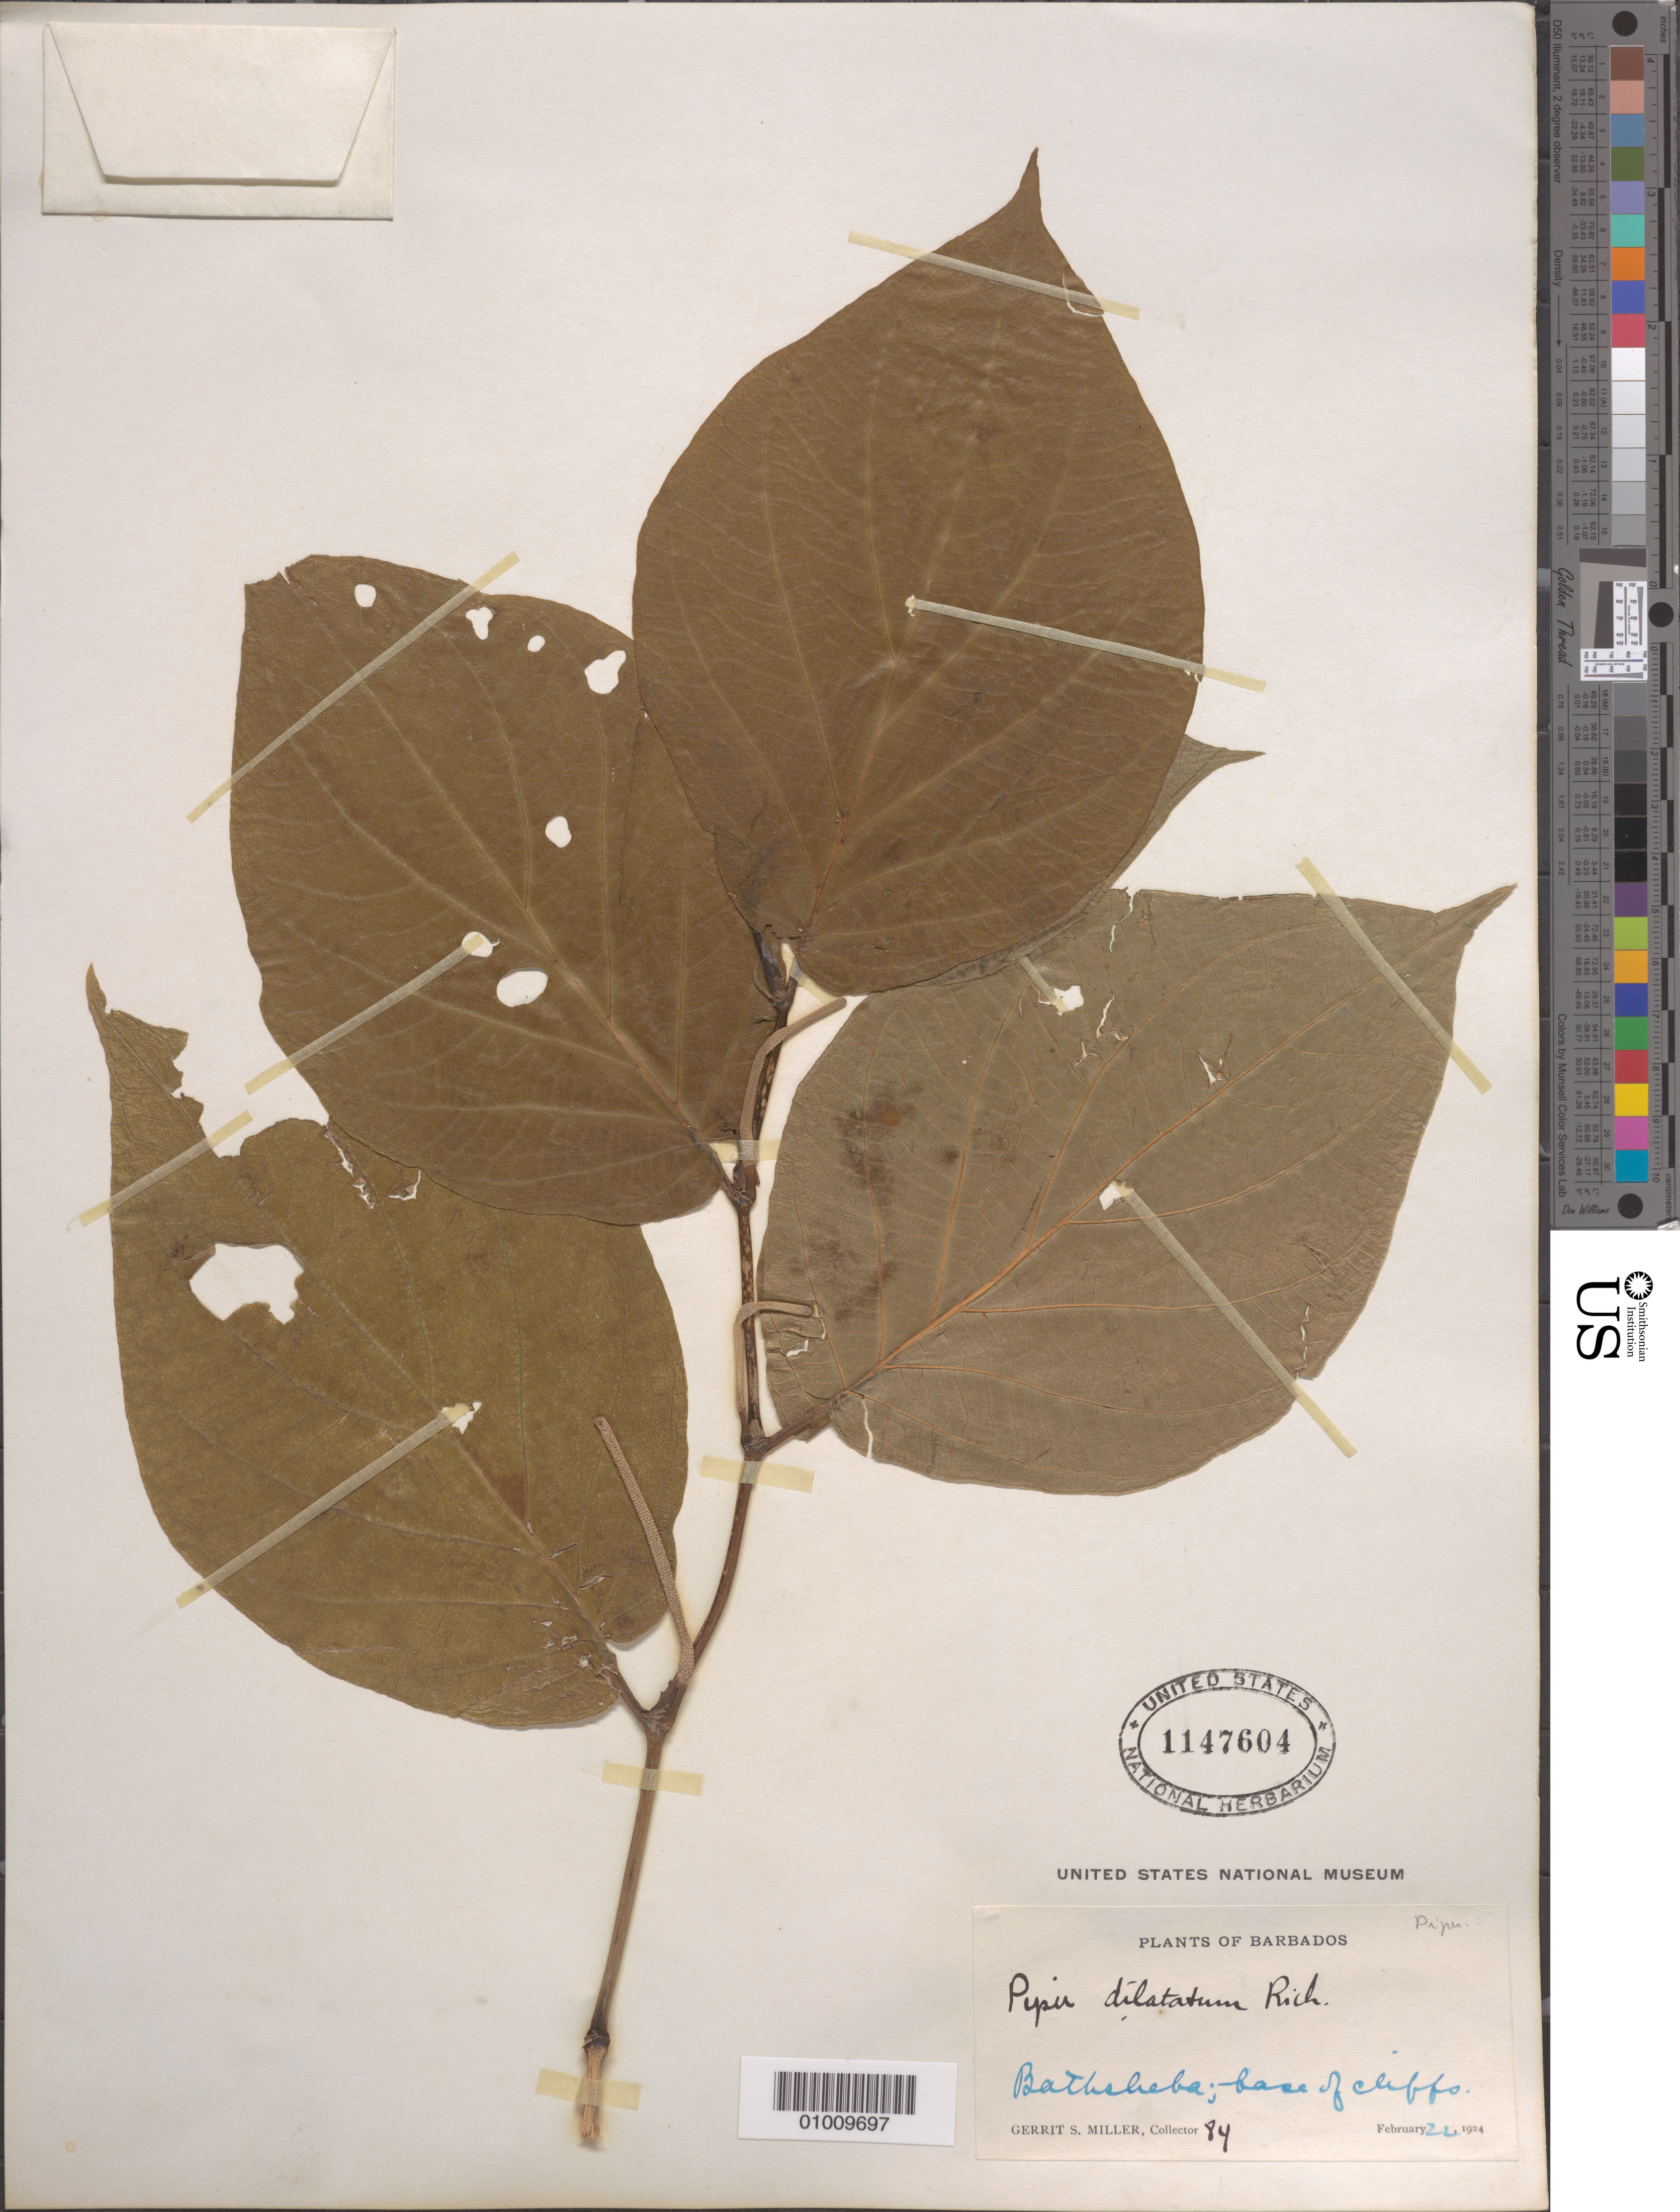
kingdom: Plantae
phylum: Tracheophyta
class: Magnoliopsida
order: Piperales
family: Piperaceae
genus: Piper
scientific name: Piper dilatatum var. dilatatum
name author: Rich.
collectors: G. S. Miller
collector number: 84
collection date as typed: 22 Feb 1924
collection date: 1924-02-22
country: Barbados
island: Barbados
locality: Bathshebe; base of cliffs.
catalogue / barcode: US 1147604